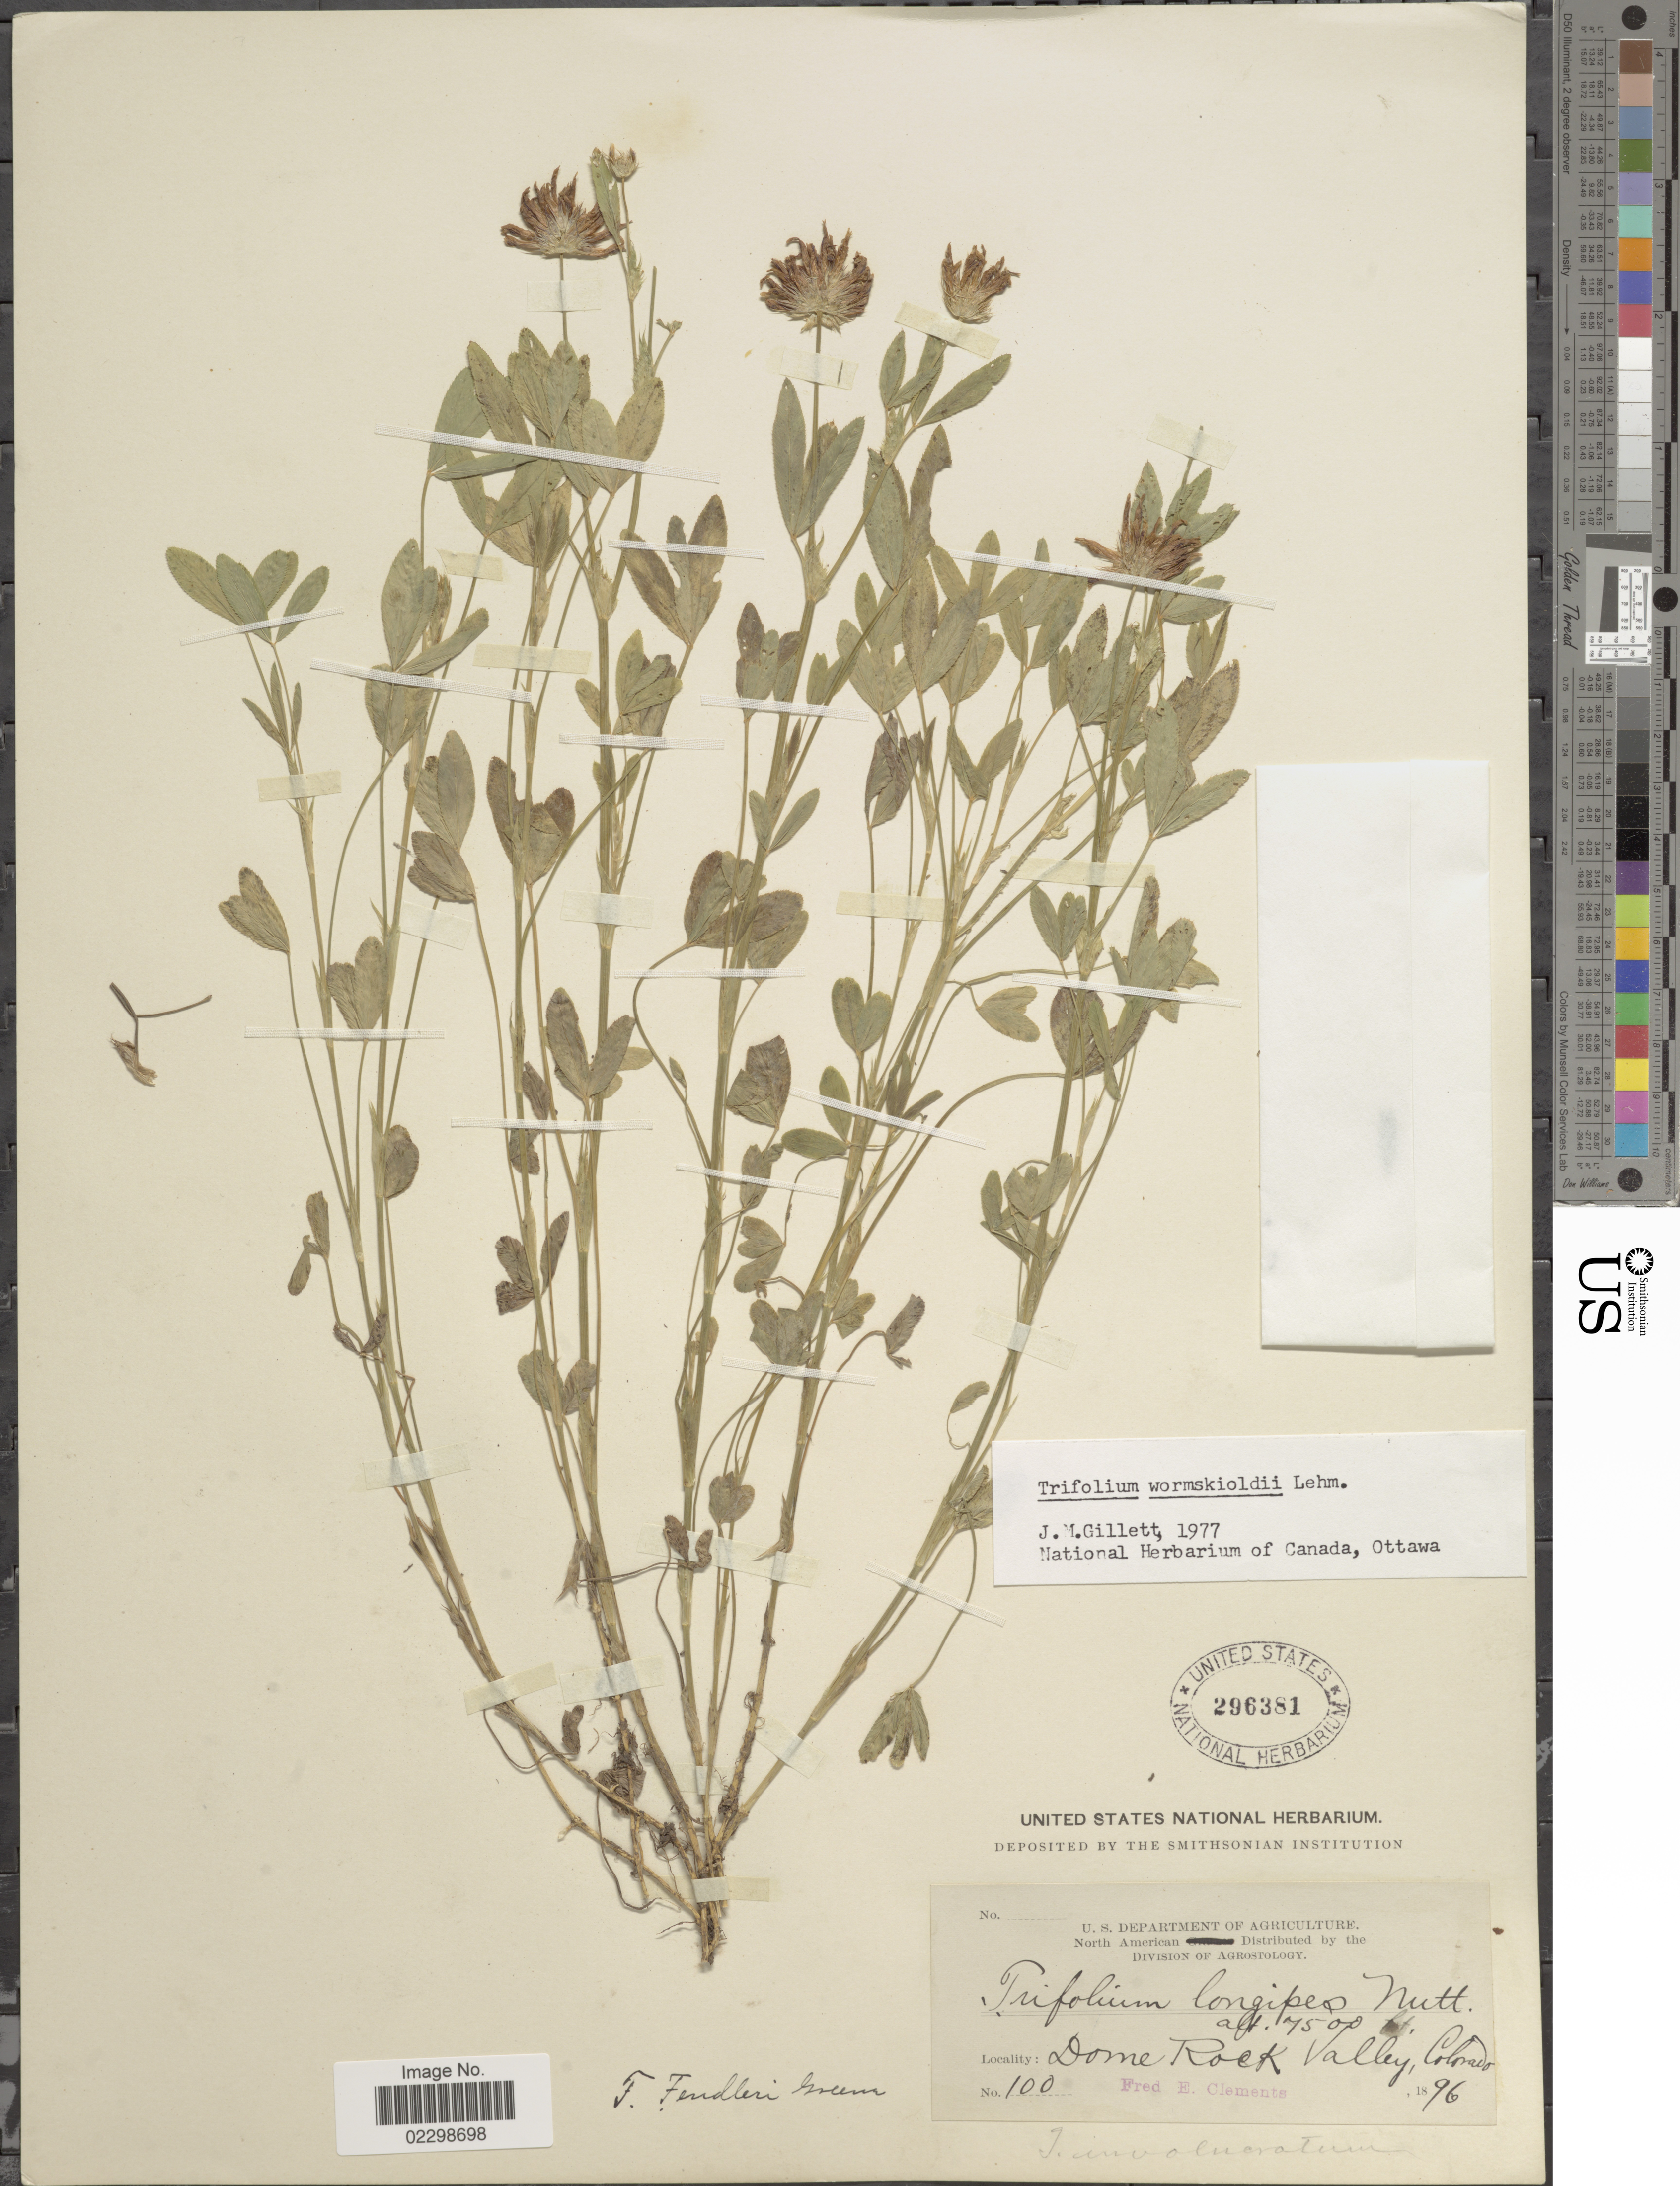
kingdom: Plantae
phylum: Tracheophyta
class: Magnoliopsida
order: Fabales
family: Fabaceae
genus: Trifolium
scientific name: Trifolium wormskioldii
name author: Lehm.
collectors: F. E. Clements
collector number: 100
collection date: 1896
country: United States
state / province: Colorado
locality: Dome Rock Valley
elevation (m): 2286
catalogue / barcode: US 296381